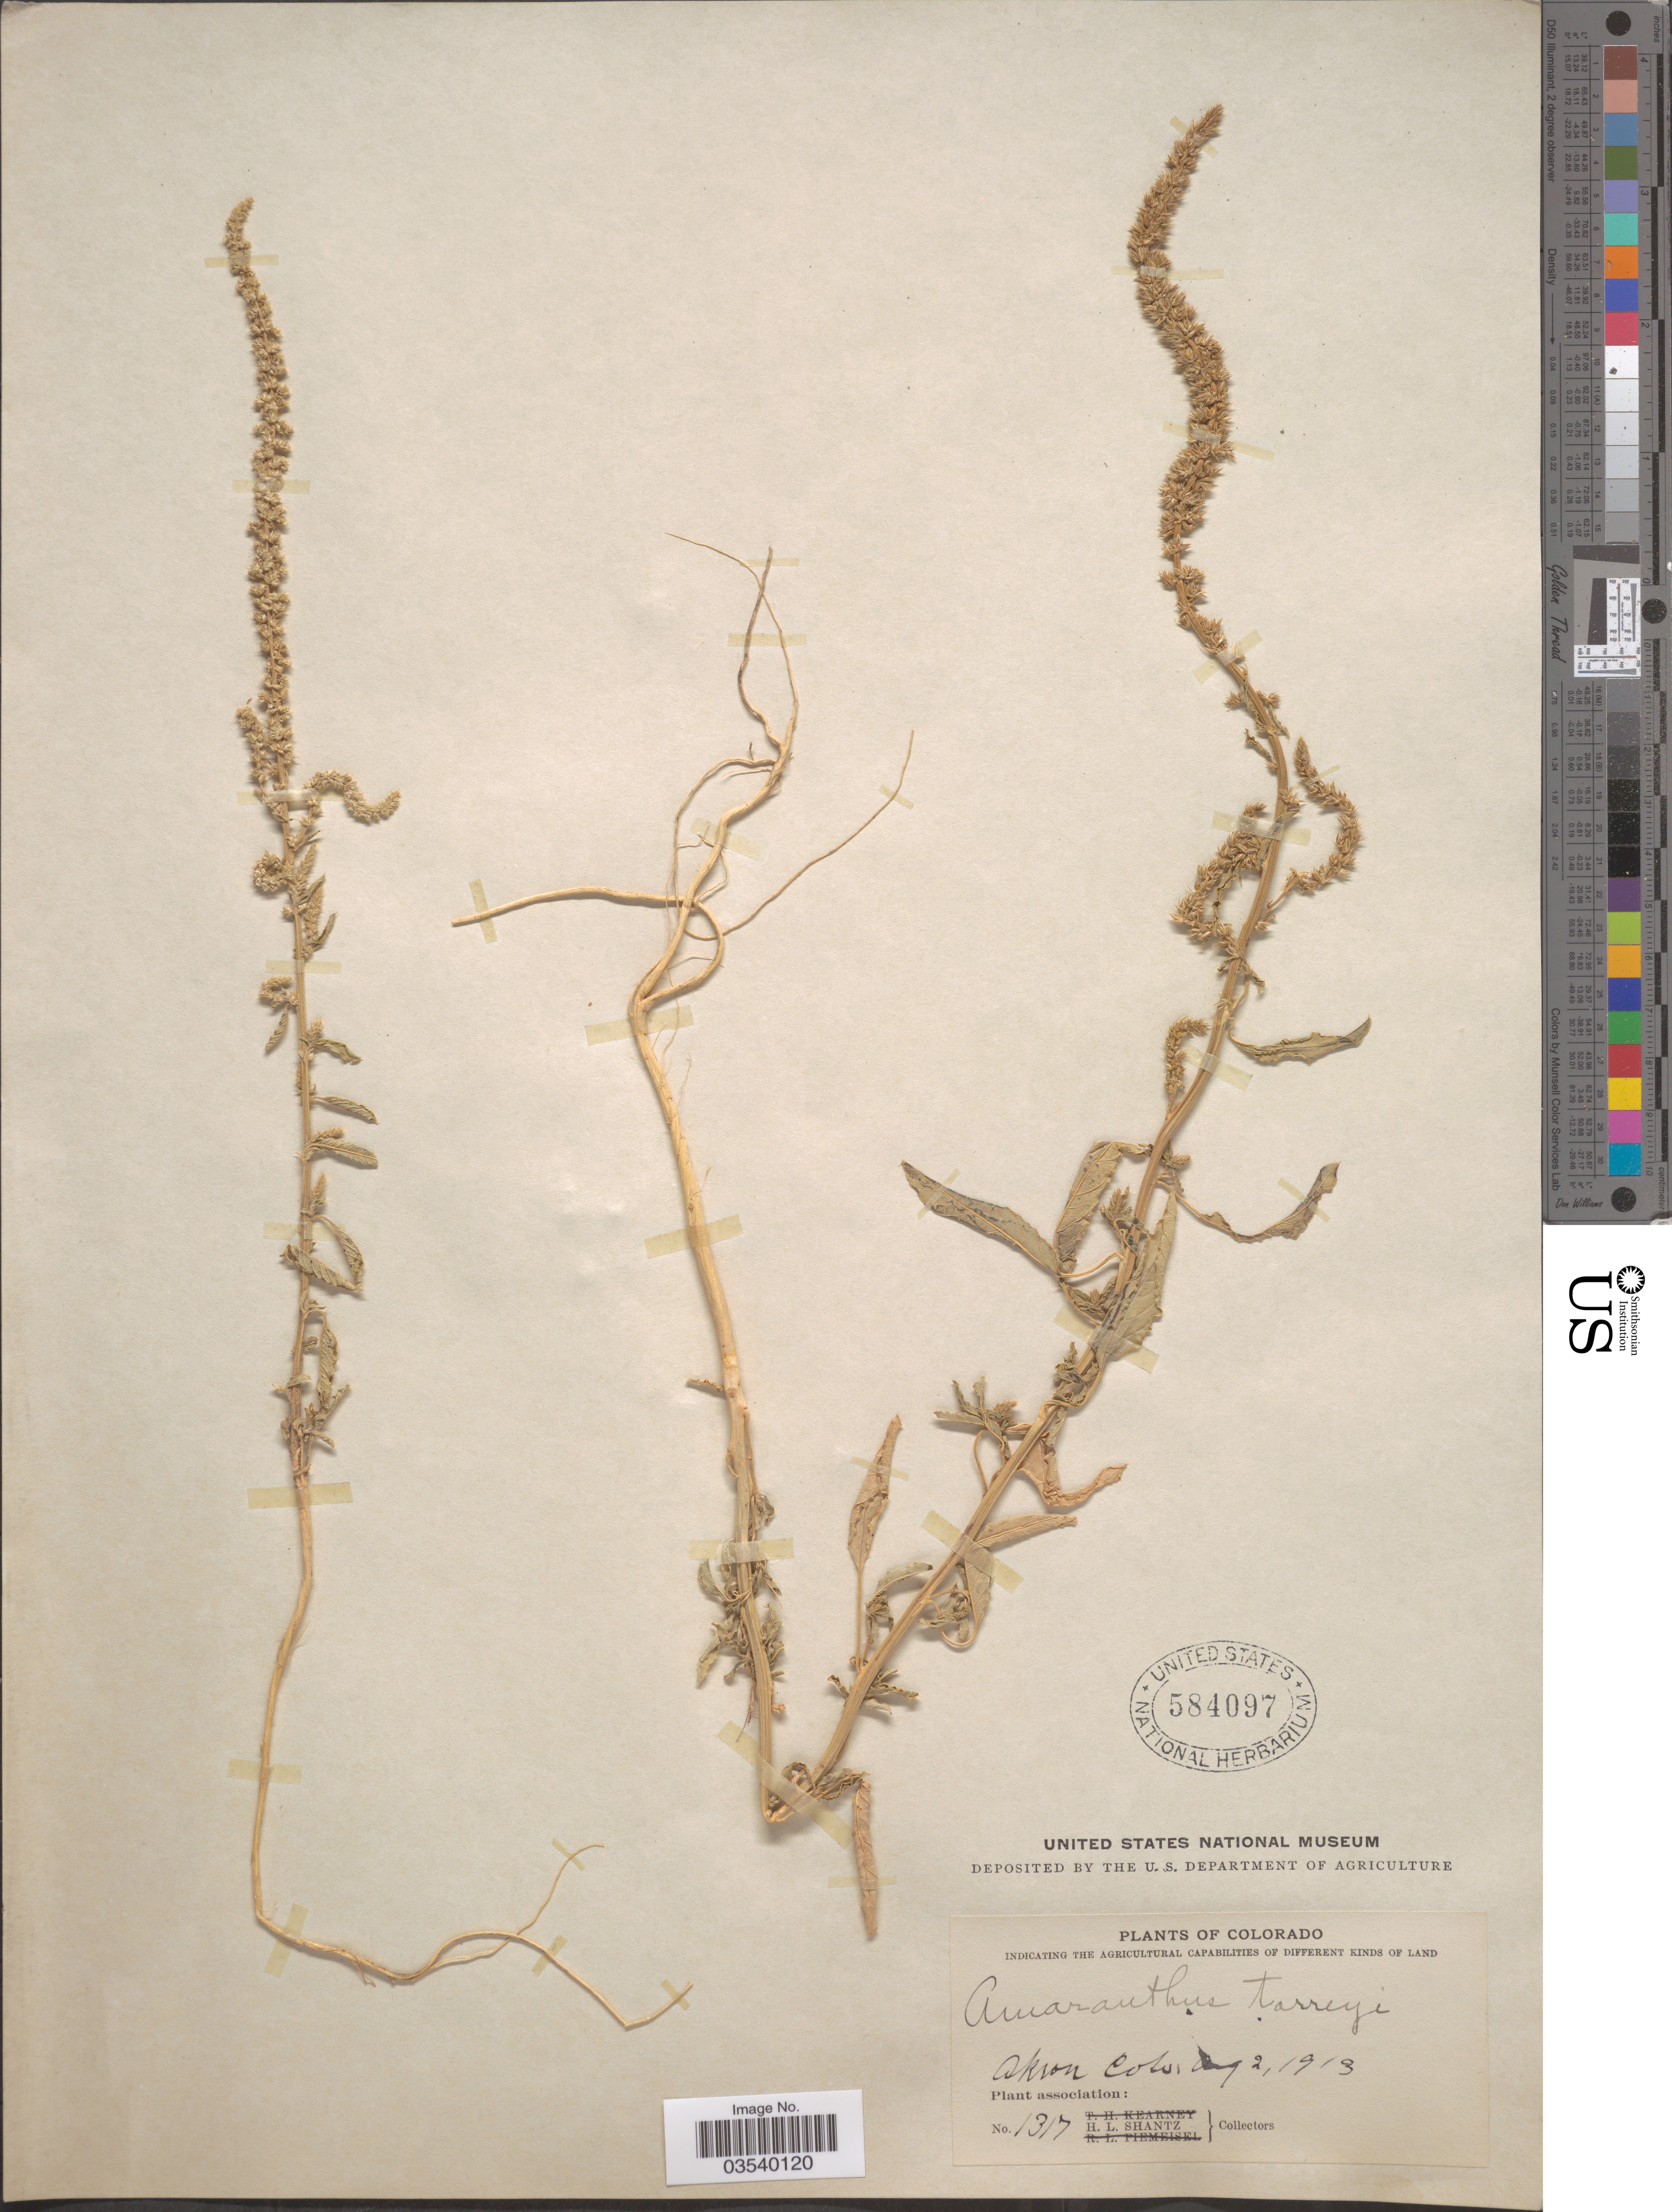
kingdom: Plantae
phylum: Tracheophyta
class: Magnoliopsida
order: Caryophyllales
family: Amaranthaceae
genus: Amaranthus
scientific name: Amaranthus arenicola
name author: I.M. Johnst.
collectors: H. Shantz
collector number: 1317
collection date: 1913-08-02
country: United States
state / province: Colorado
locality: Akron.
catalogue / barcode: US 584097